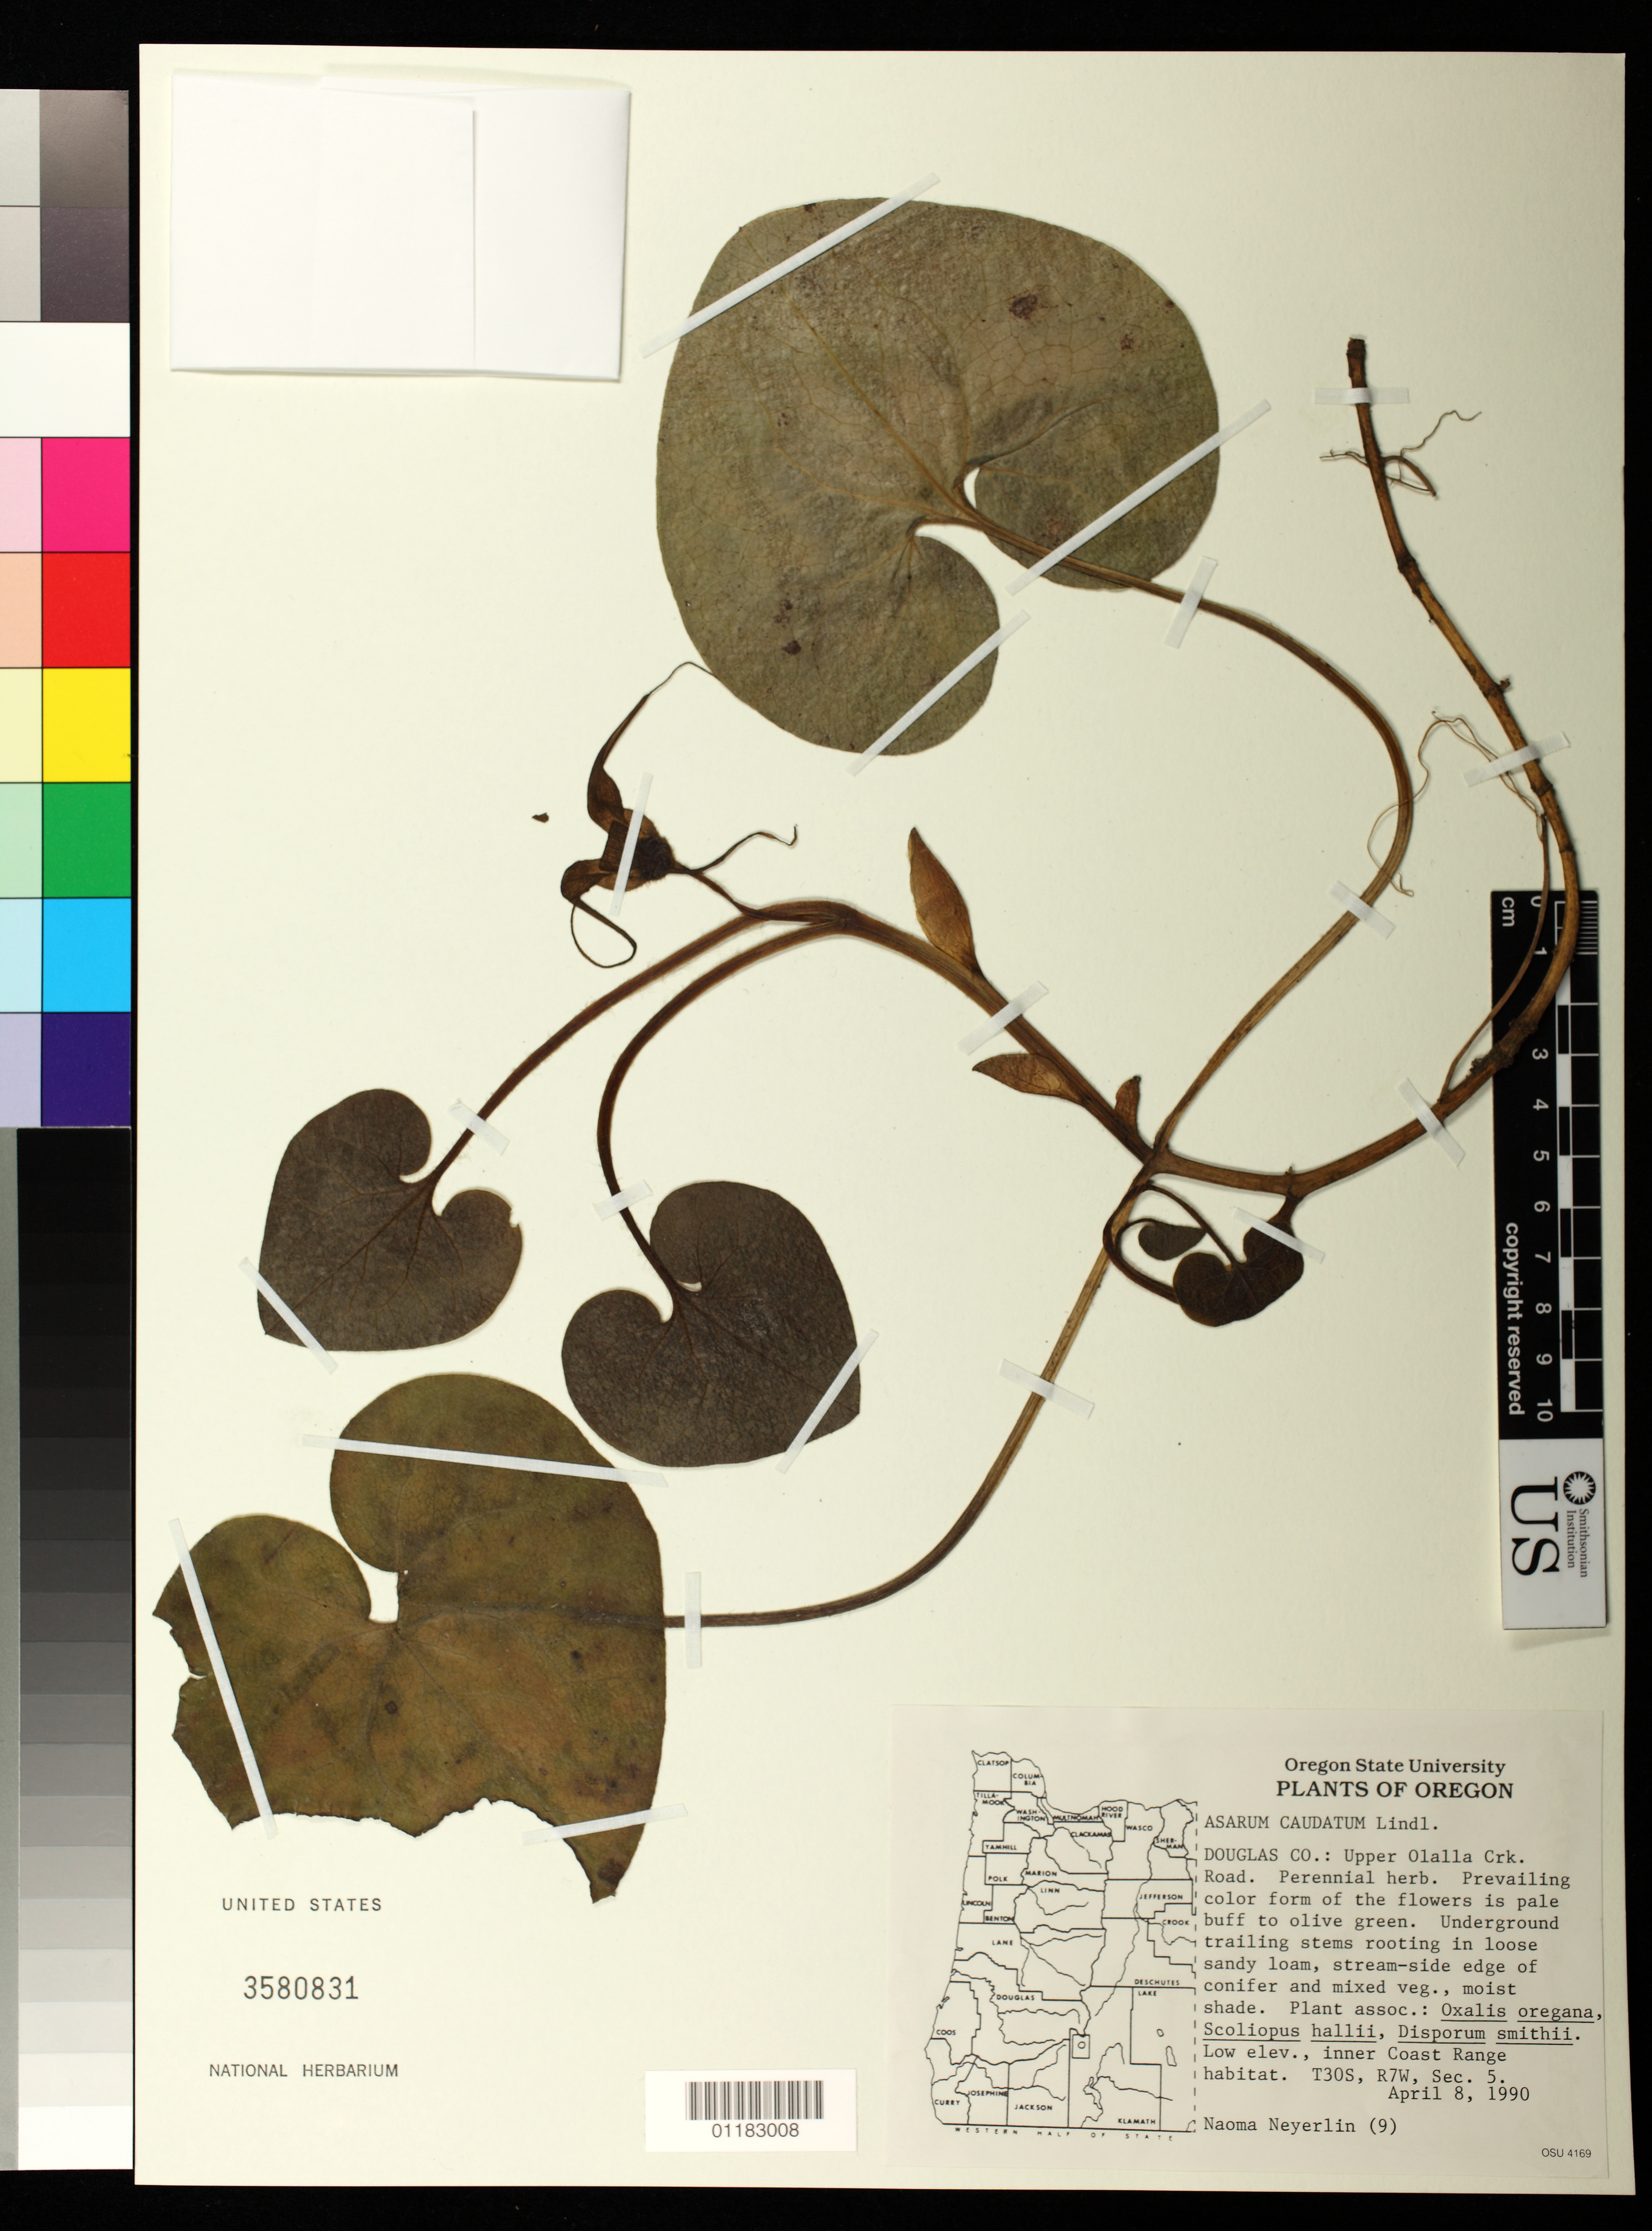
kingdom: Plantae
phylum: Tracheophyta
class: Magnoliopsida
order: Piperales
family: Aristolochiaceae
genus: Asarum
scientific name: Asarum caudatum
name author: Lindl.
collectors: N. Neyerlin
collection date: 1990-04-08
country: United States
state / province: Oregon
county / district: Douglas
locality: Douglas County, Upper Olalla Crk. Road, stream-side edge. T30S, R7W, Sec. 5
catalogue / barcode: US 3580831